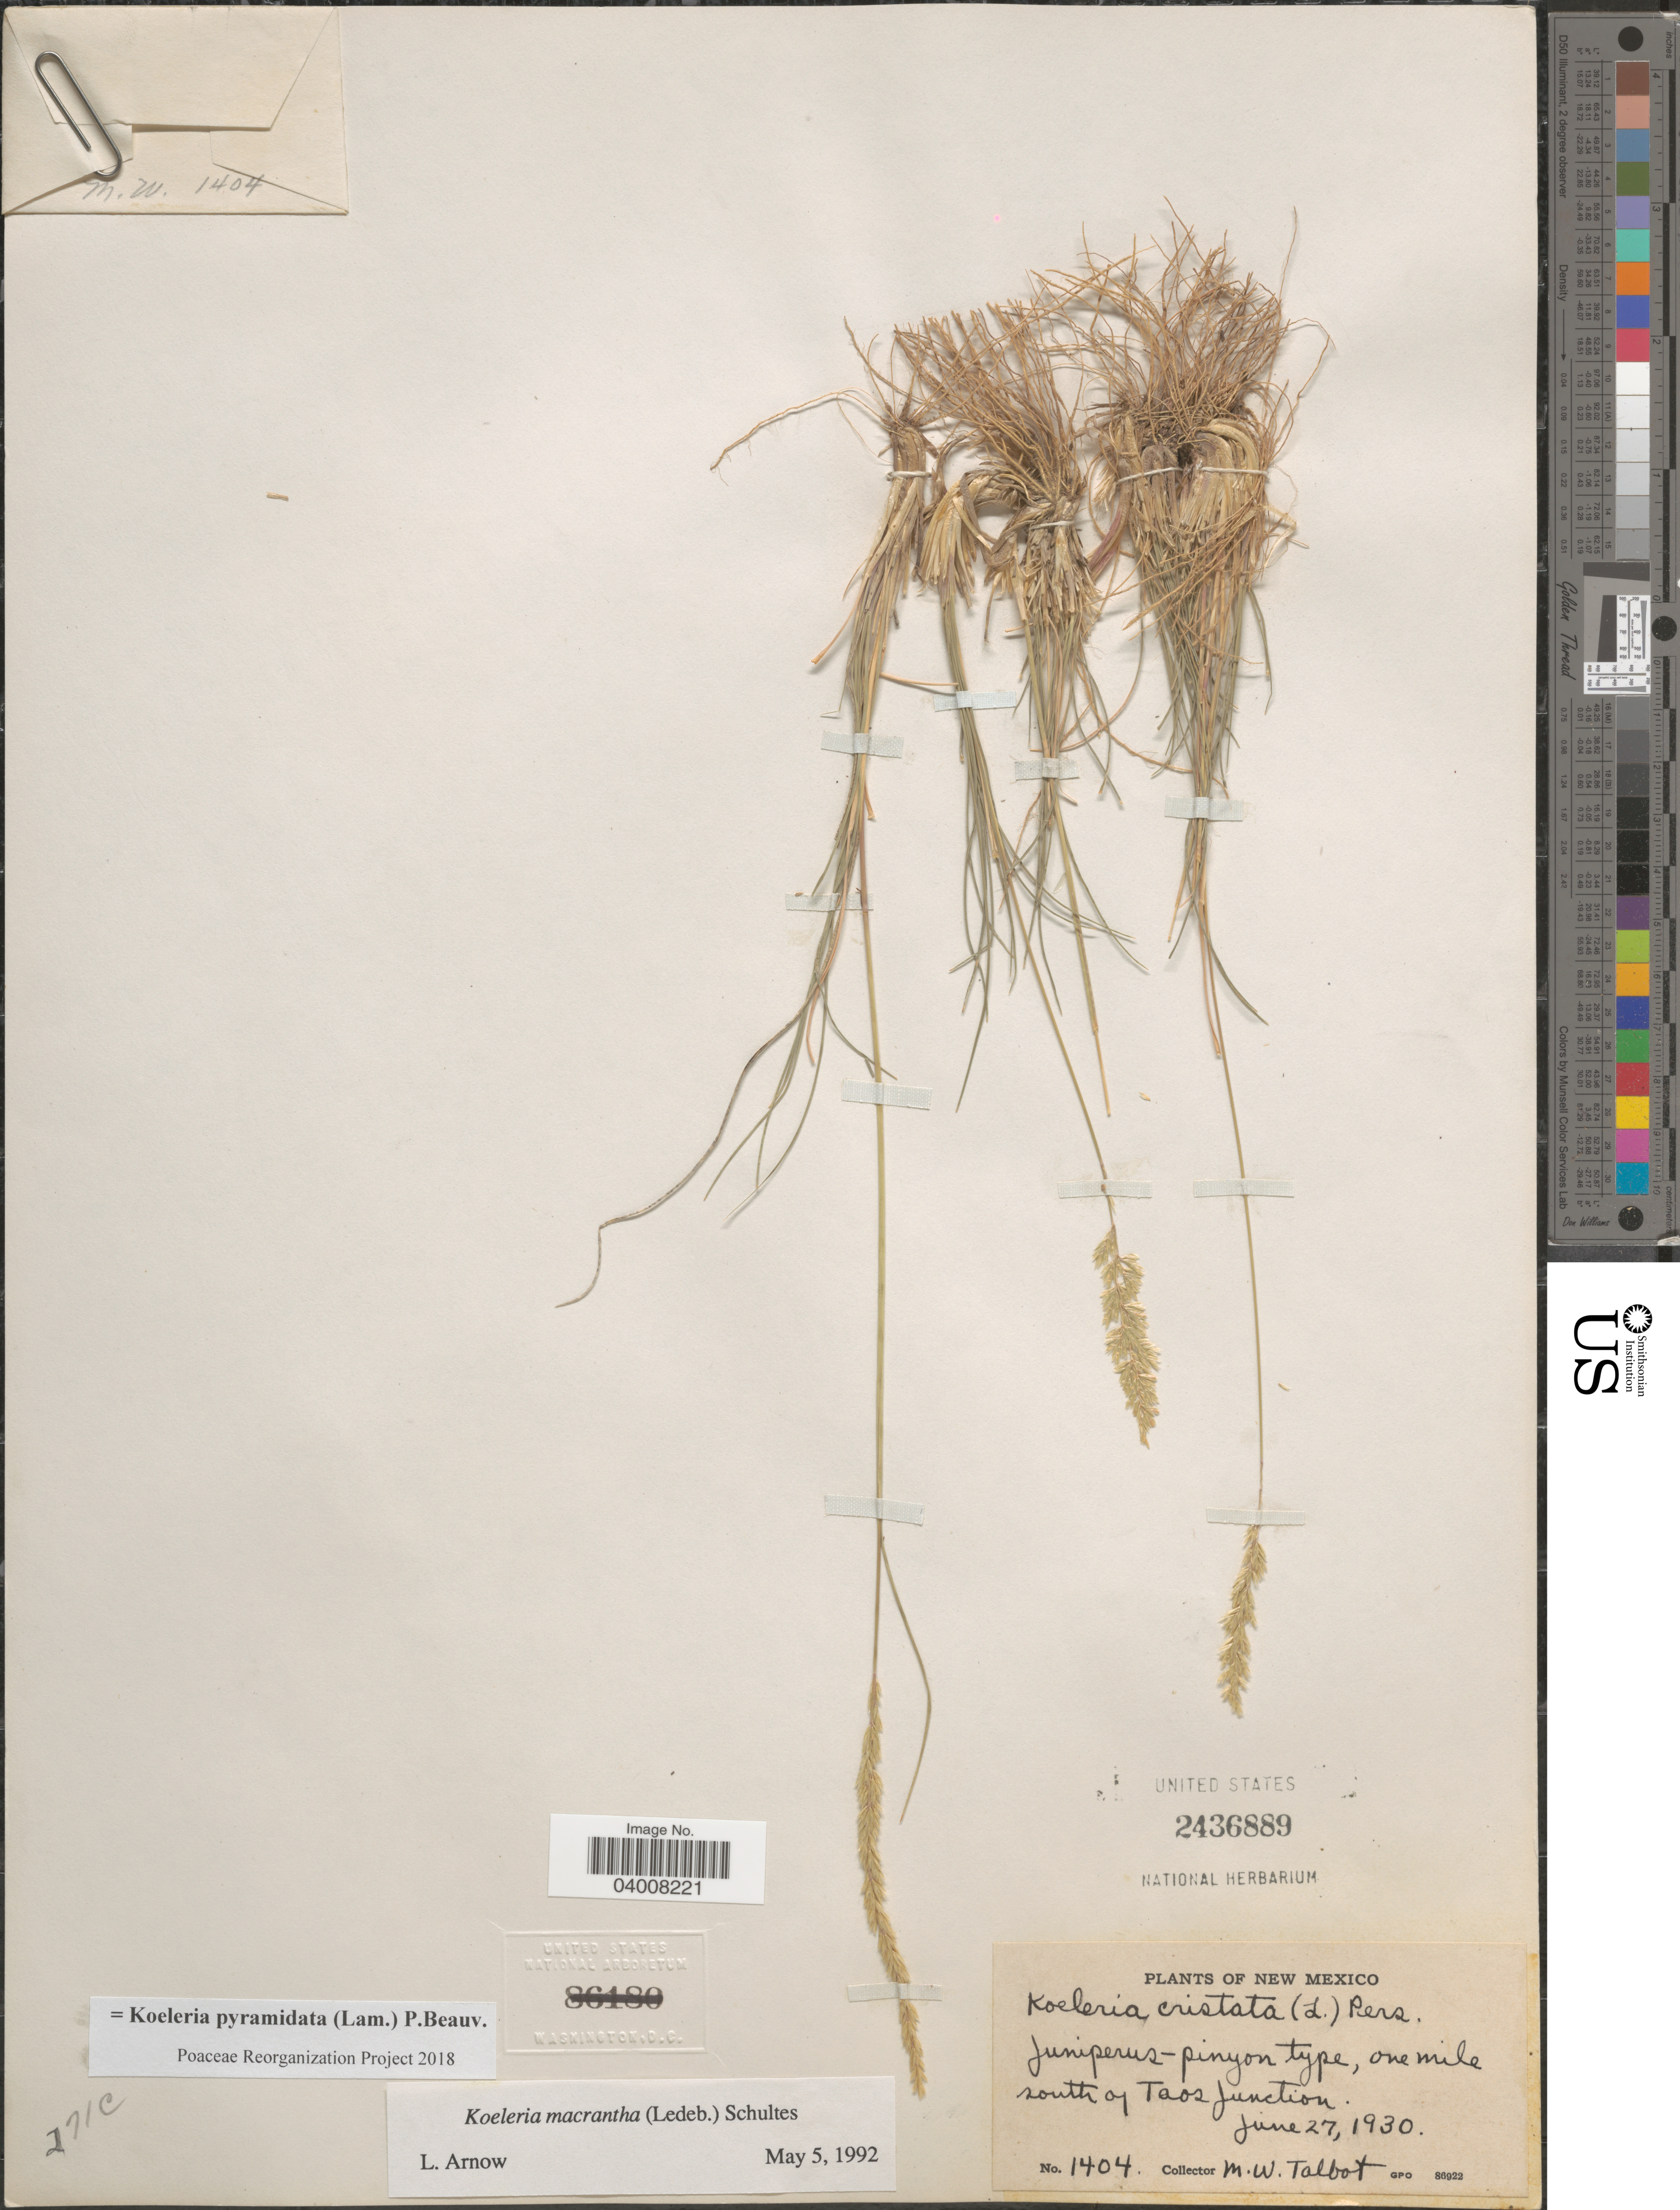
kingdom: Plantae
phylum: Tracheophyta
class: Liliopsida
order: Poales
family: Poaceae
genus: Koeleria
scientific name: Koeleria pyramidata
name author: (Lam.) P. Beauv.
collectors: M. Talbot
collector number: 1404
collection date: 1930-06-27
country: United States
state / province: New Mexico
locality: One mile south of Taos Junction.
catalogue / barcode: US 2436889